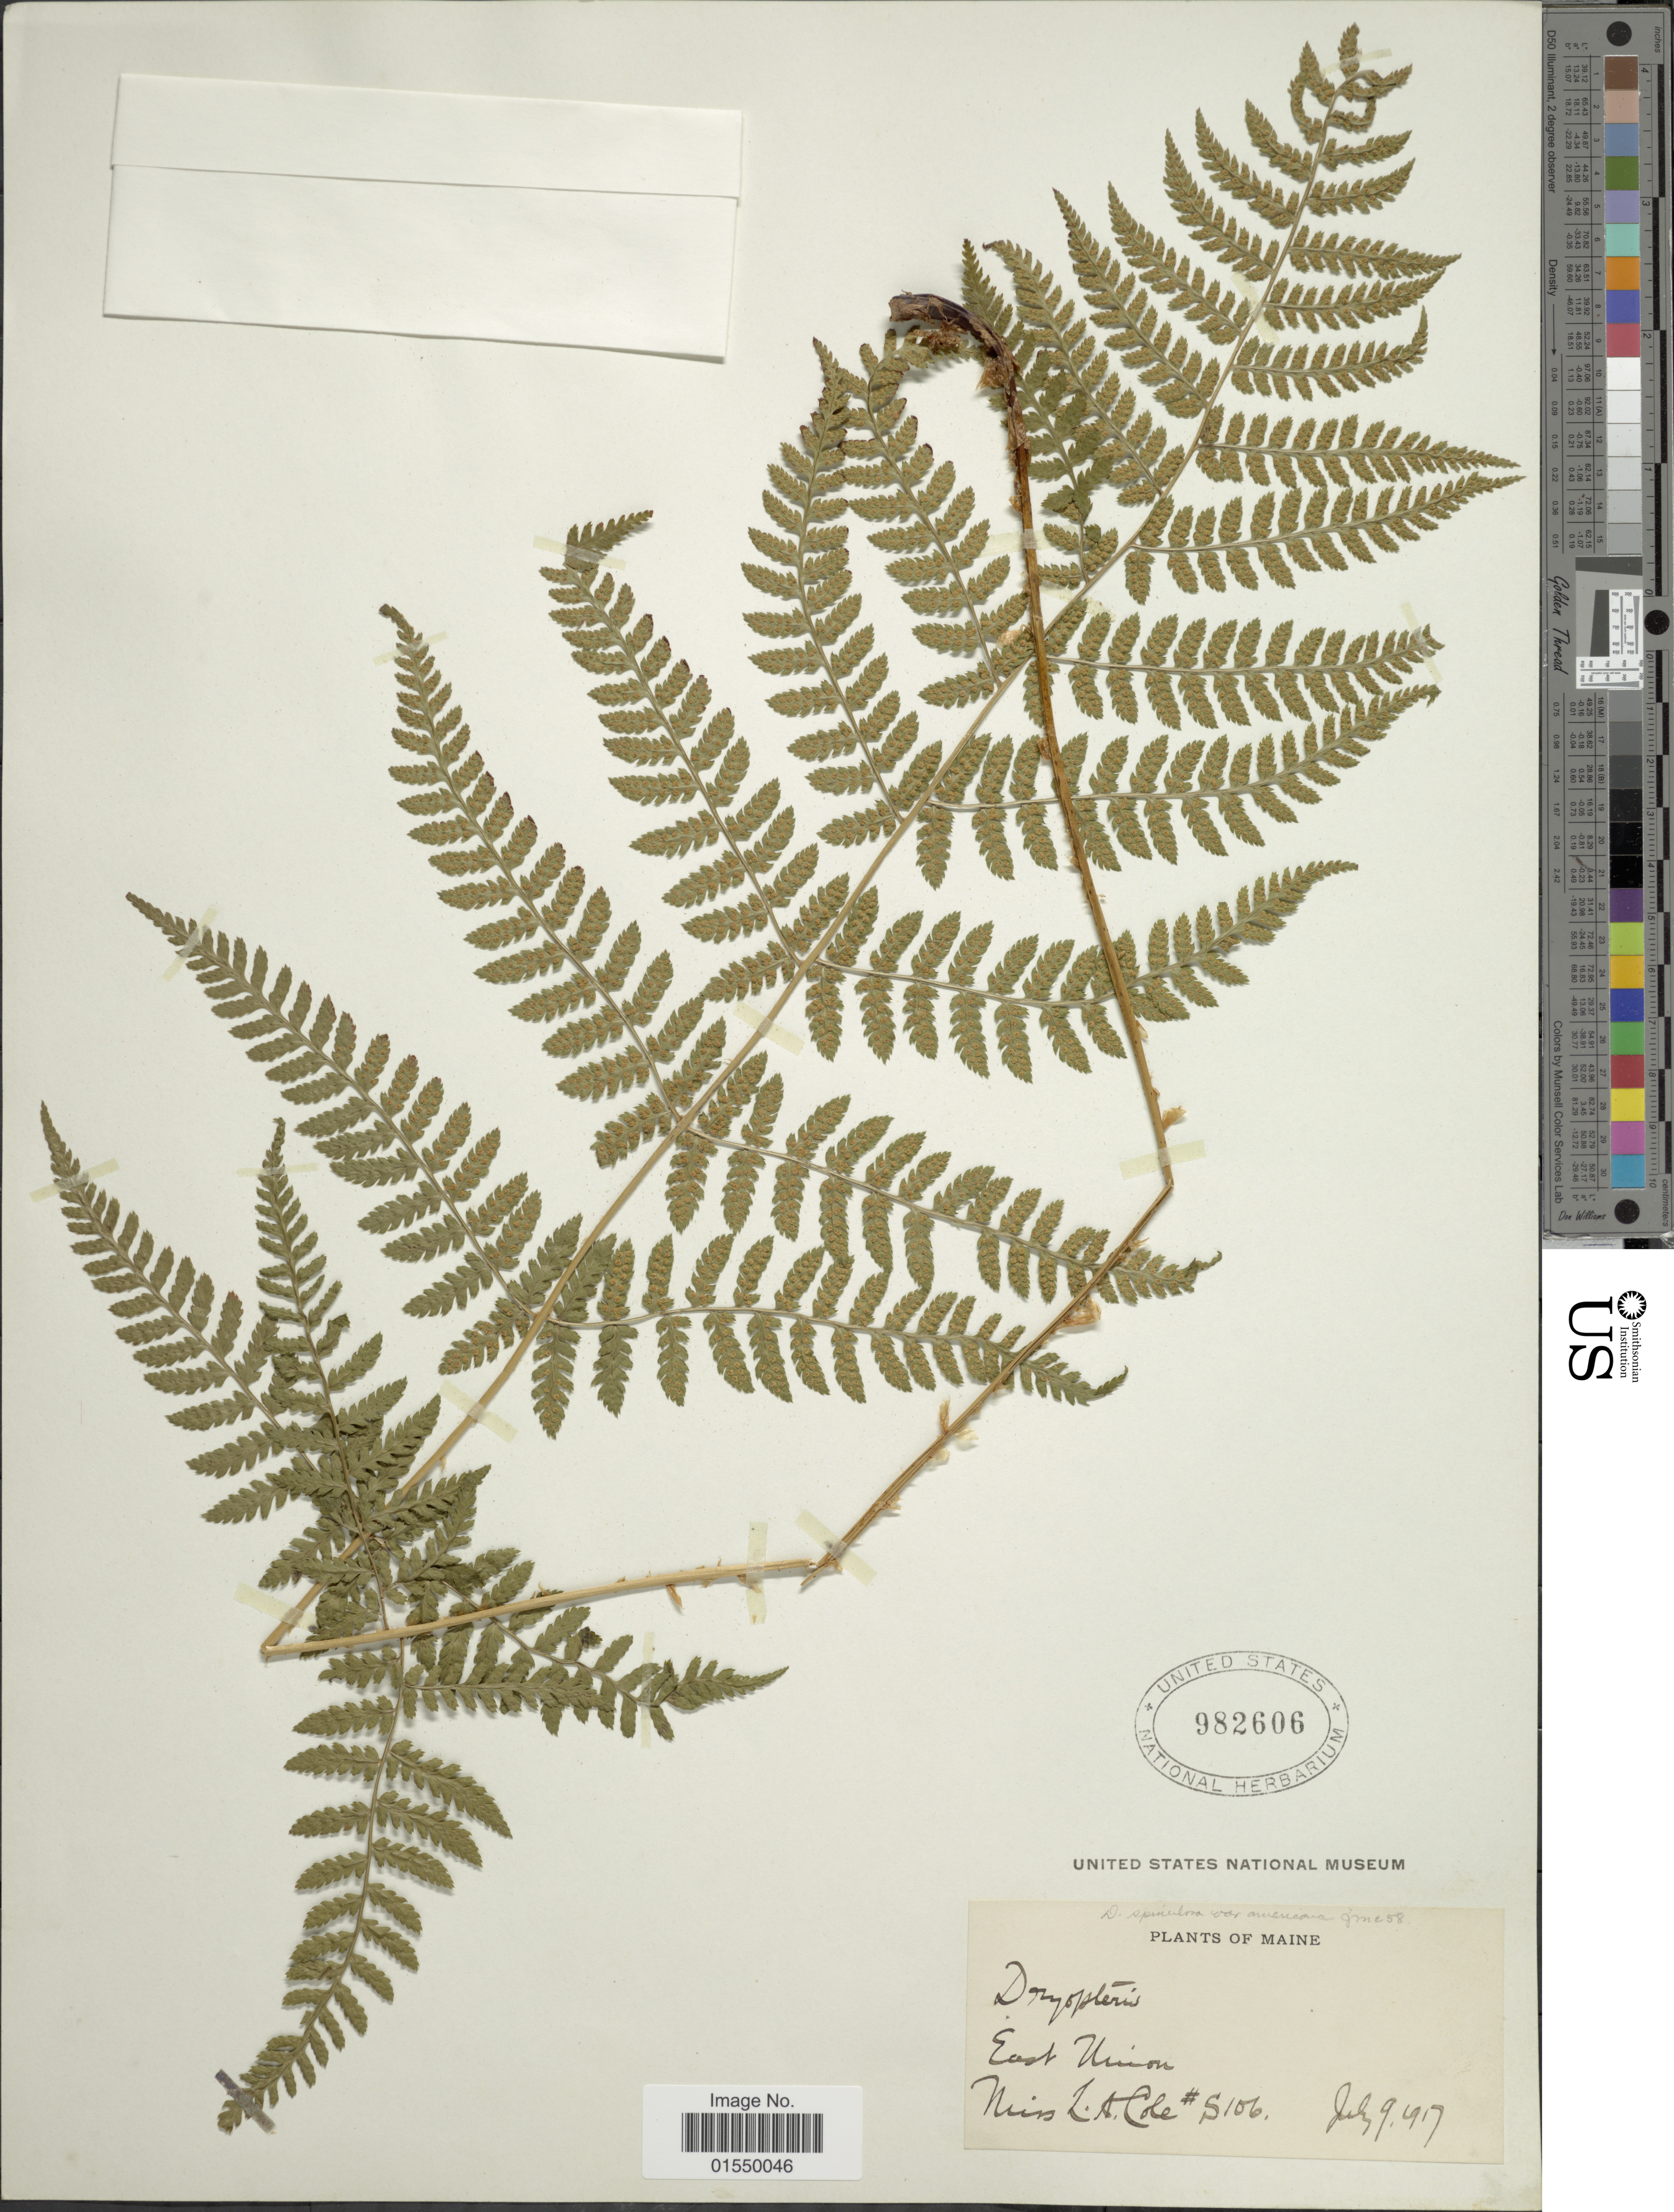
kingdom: Plantae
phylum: Tracheophyta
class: Polypodiopsida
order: Polypodiales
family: Dryopteridaceae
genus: Dryopteris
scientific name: Dryopteris campyloptera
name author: Clarkson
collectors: L. A. Cole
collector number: S106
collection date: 1917-07-09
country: United States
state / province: Maine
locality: East Union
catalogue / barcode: US 982606